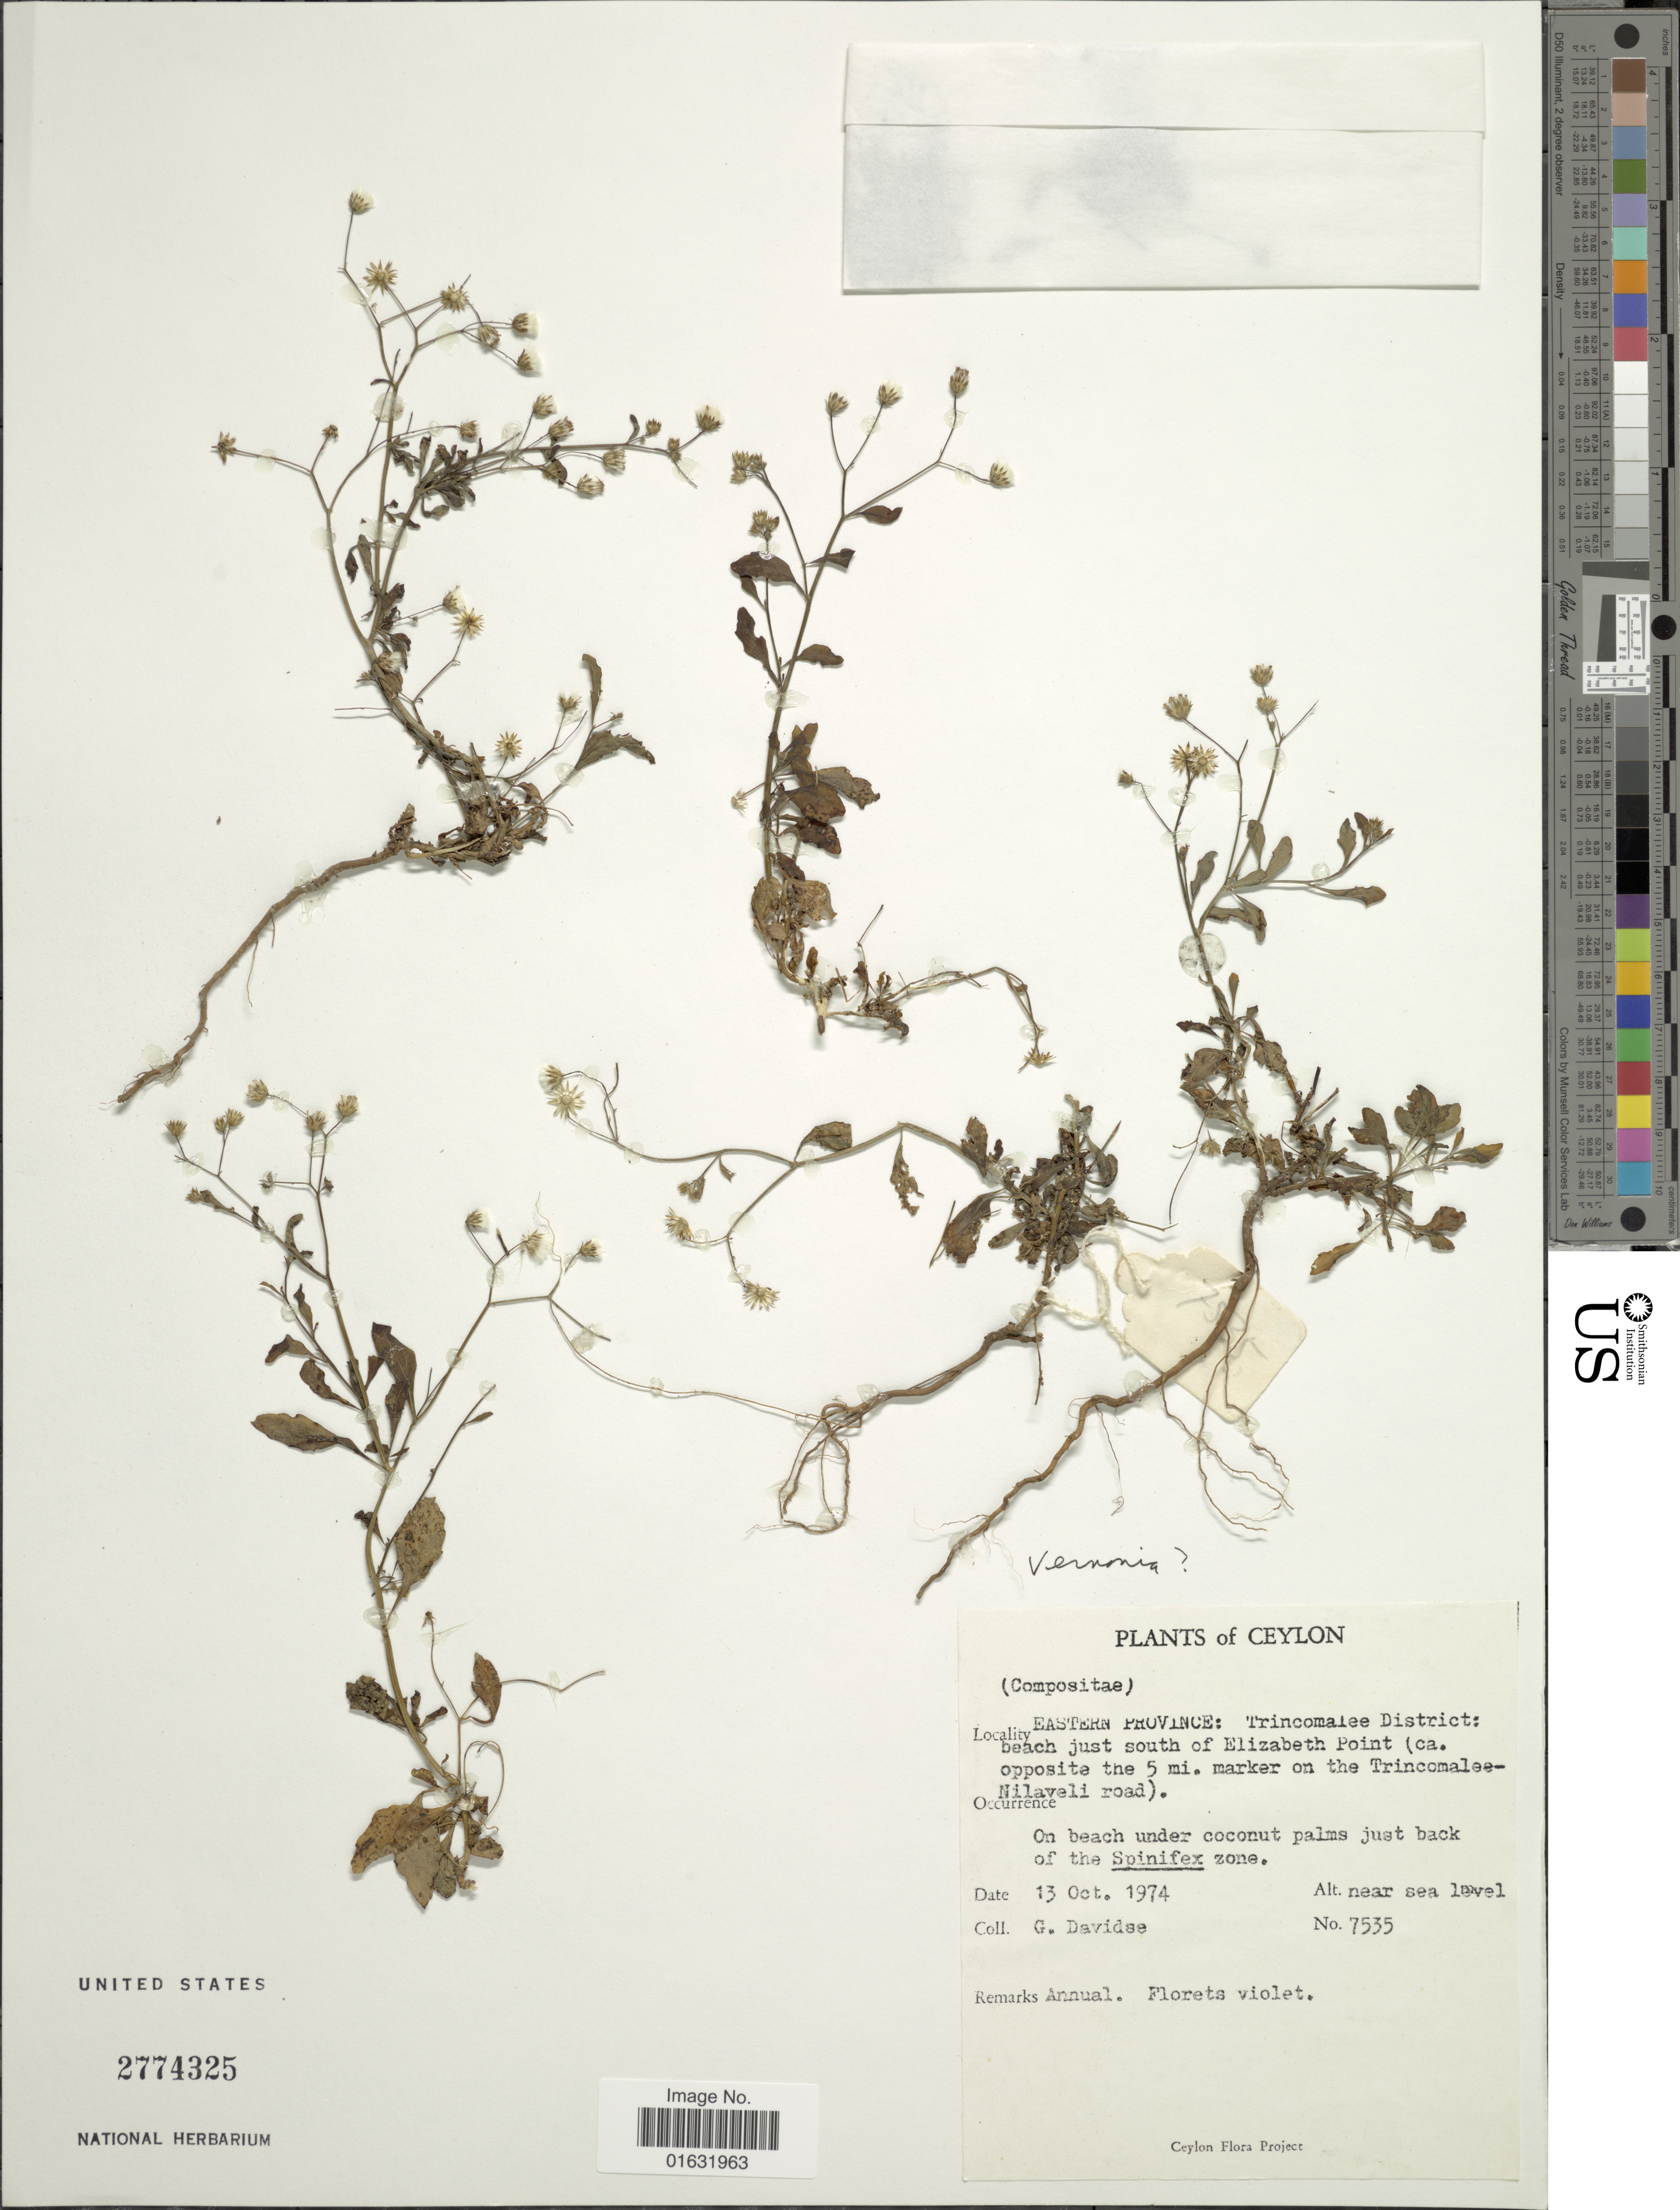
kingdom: Plantae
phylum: Tracheophyta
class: Magnoliopsida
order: Asterales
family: Asteraceae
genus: Cyanthillium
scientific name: Cyanthillium cinereum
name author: (L.) H. Rob.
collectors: G. Davidse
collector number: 7535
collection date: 1974-10-13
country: Sri Lanka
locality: Ceylon, Eastern Province: Trincomalee District: beach just south of Elizabeth Point (ca. opposite the 5 mi. marker on the Trincomalee-Nilaveli road).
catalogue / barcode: US 2774325